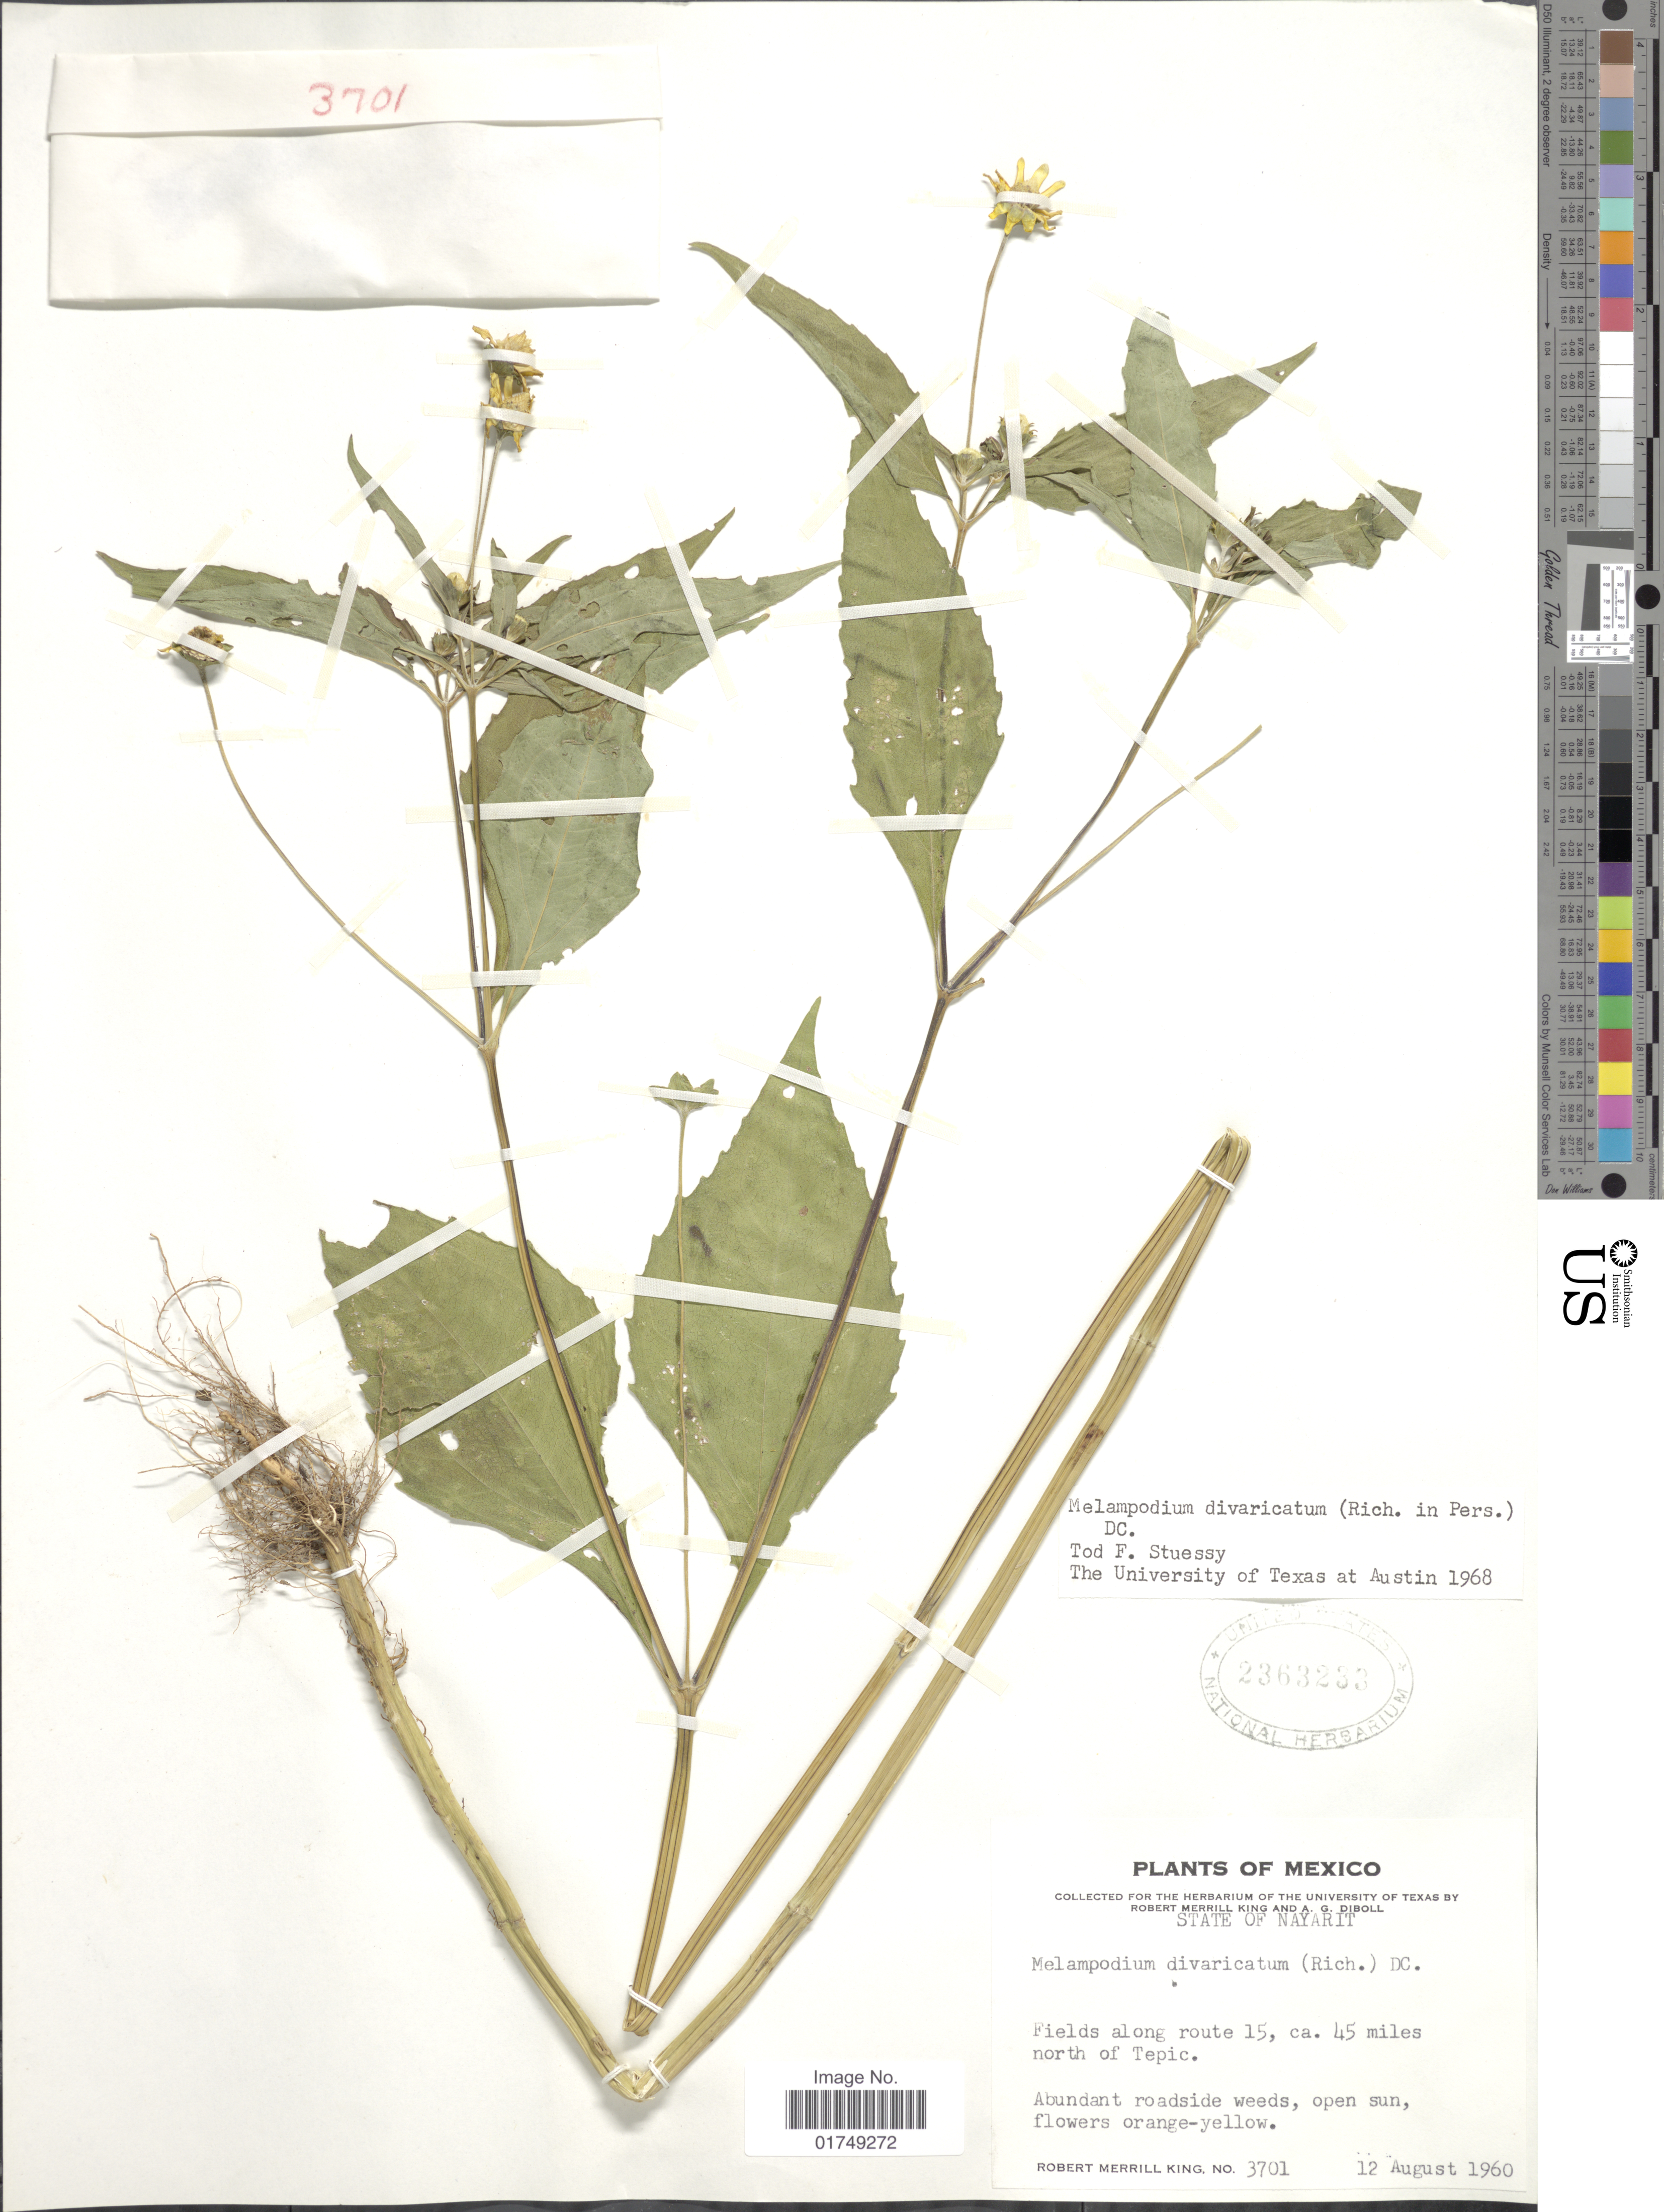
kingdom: Plantae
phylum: Tracheophyta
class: Magnoliopsida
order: Asterales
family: Asteraceae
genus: Melampodium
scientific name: Melampodium divaricatum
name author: (Rich.) DC.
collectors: R. M. King & A. Diboll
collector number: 3701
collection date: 1960-08-12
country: Mexico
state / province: Nayarit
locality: Fields along route 15, ca 45 miles north of Tepic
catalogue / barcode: US 2363233